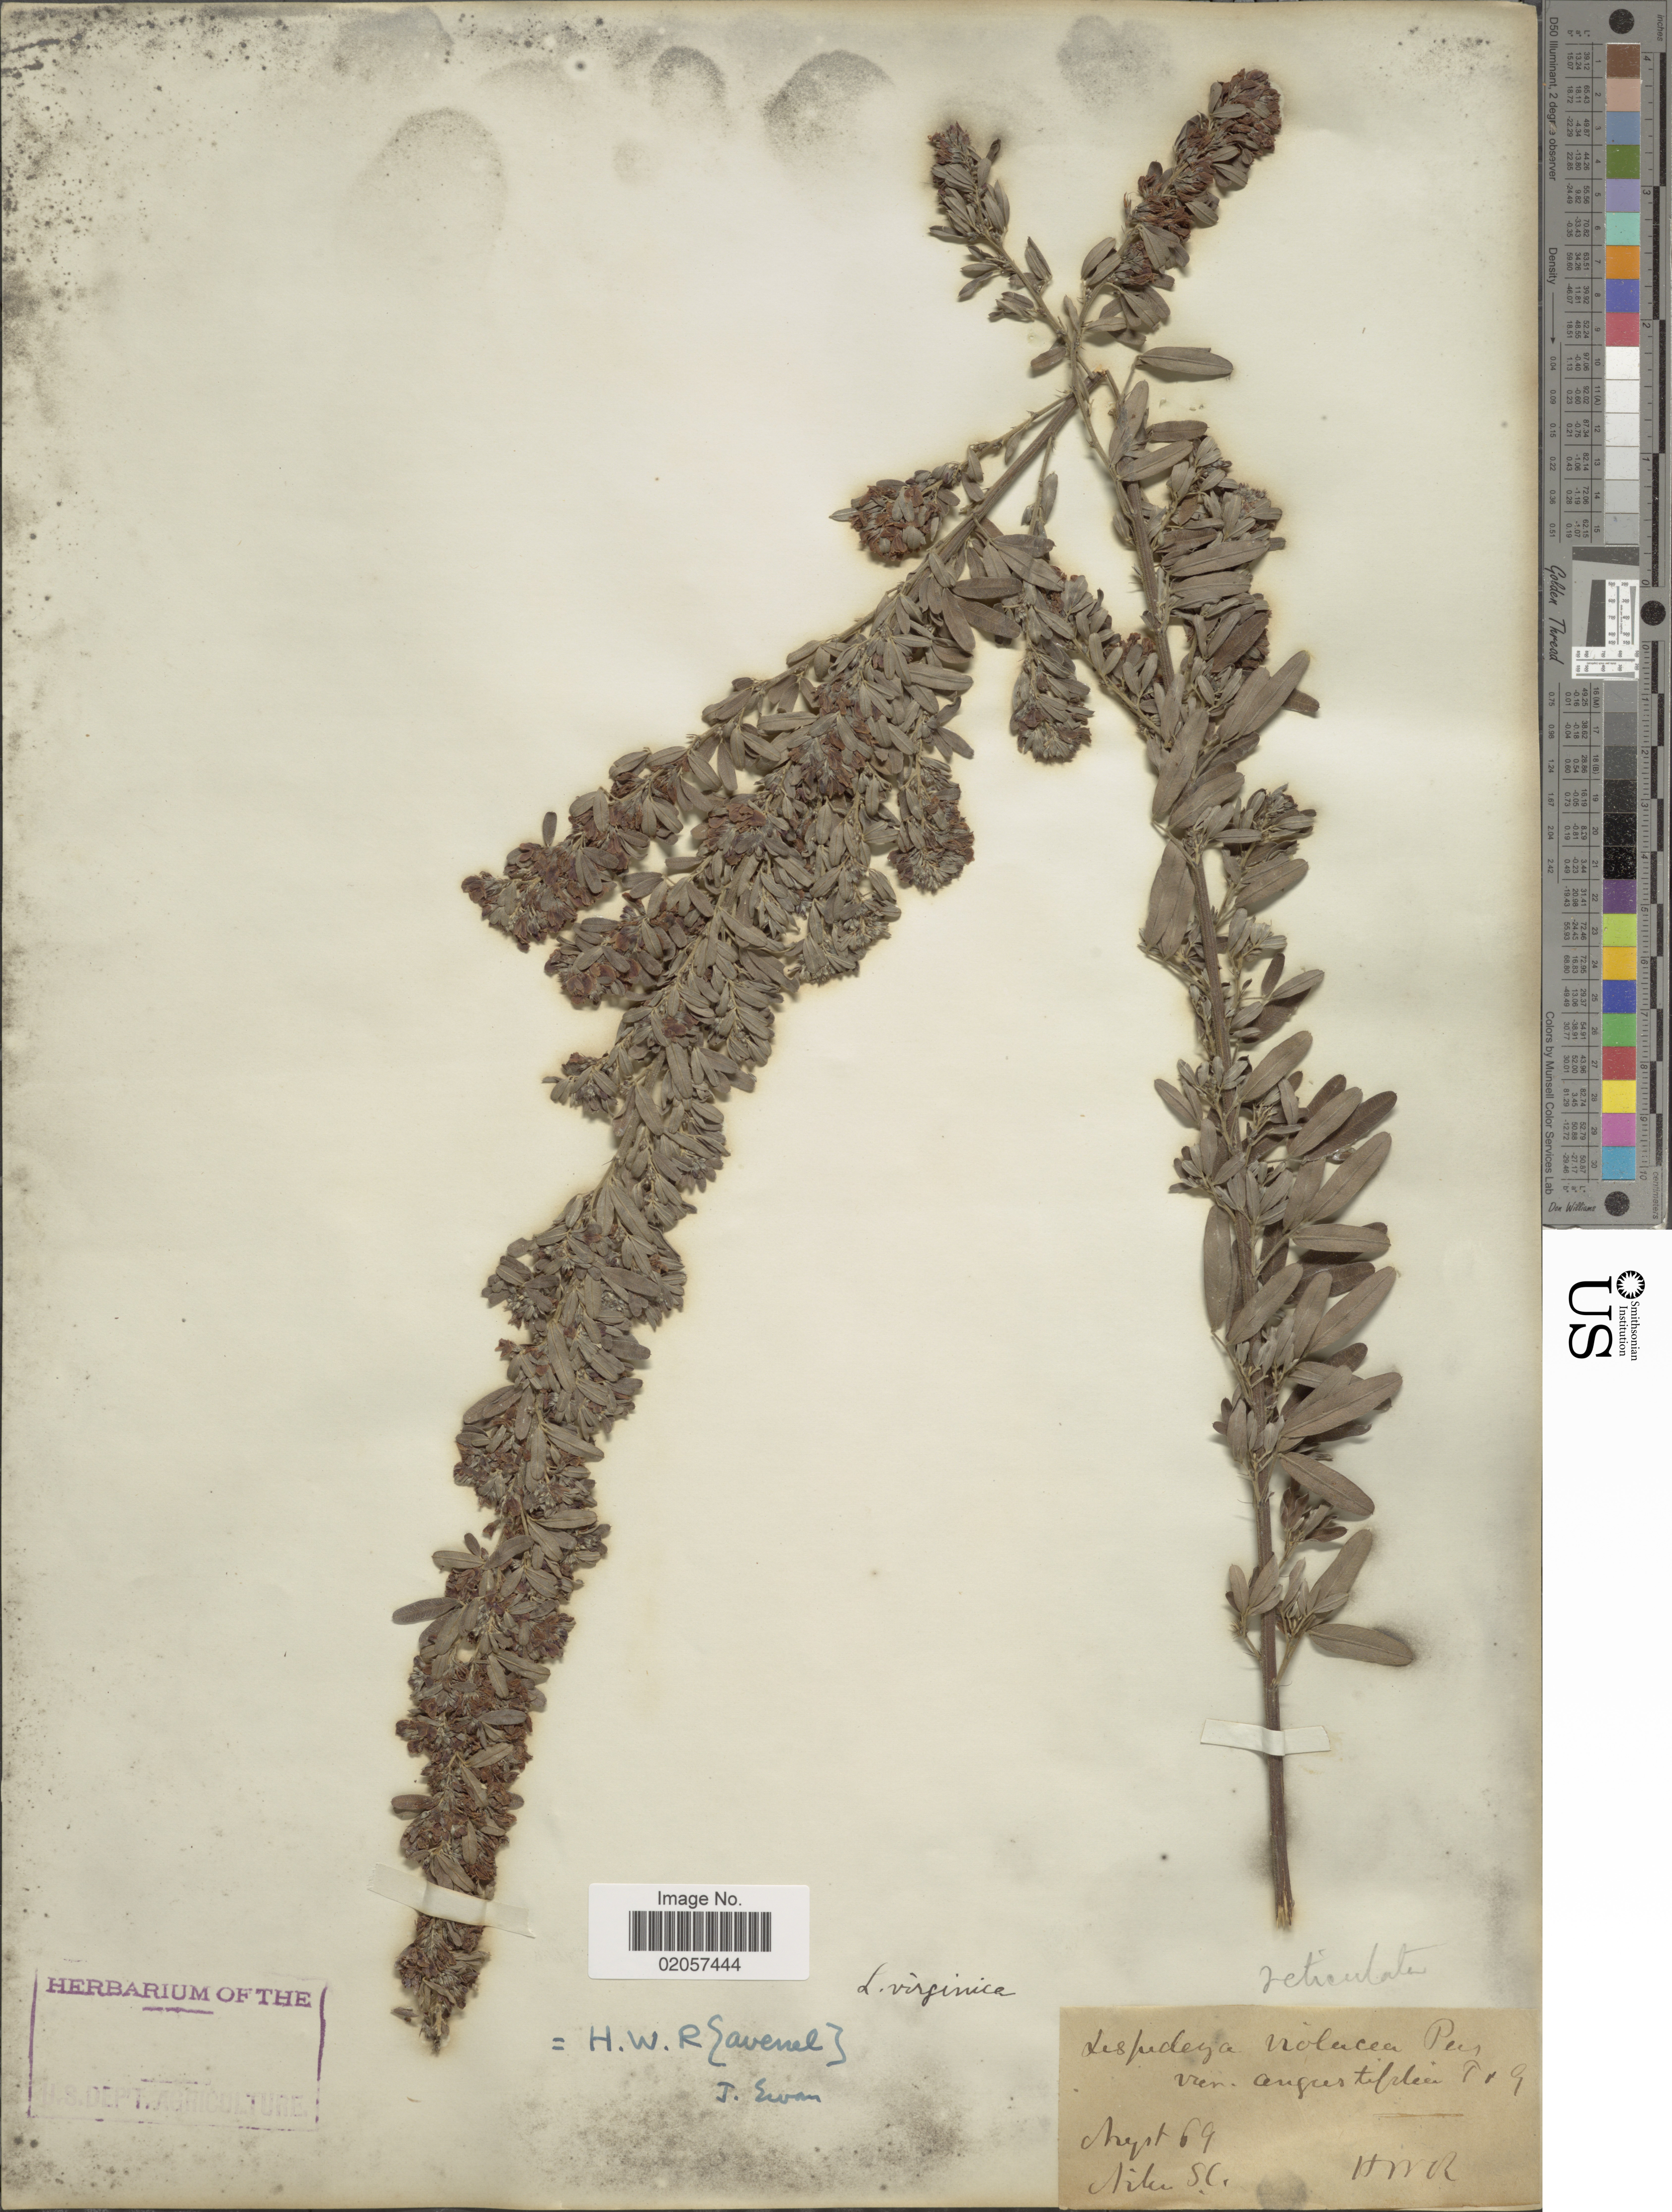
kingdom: Plantae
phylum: Tracheophyta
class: Magnoliopsida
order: Fabales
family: Fabaceae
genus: Lespedeza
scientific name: Lespedeza virginica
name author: (L.) Britton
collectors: H. W. R.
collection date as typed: Transcribed d/m/y: /9/69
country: United States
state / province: South Carolina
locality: Aiken SC.